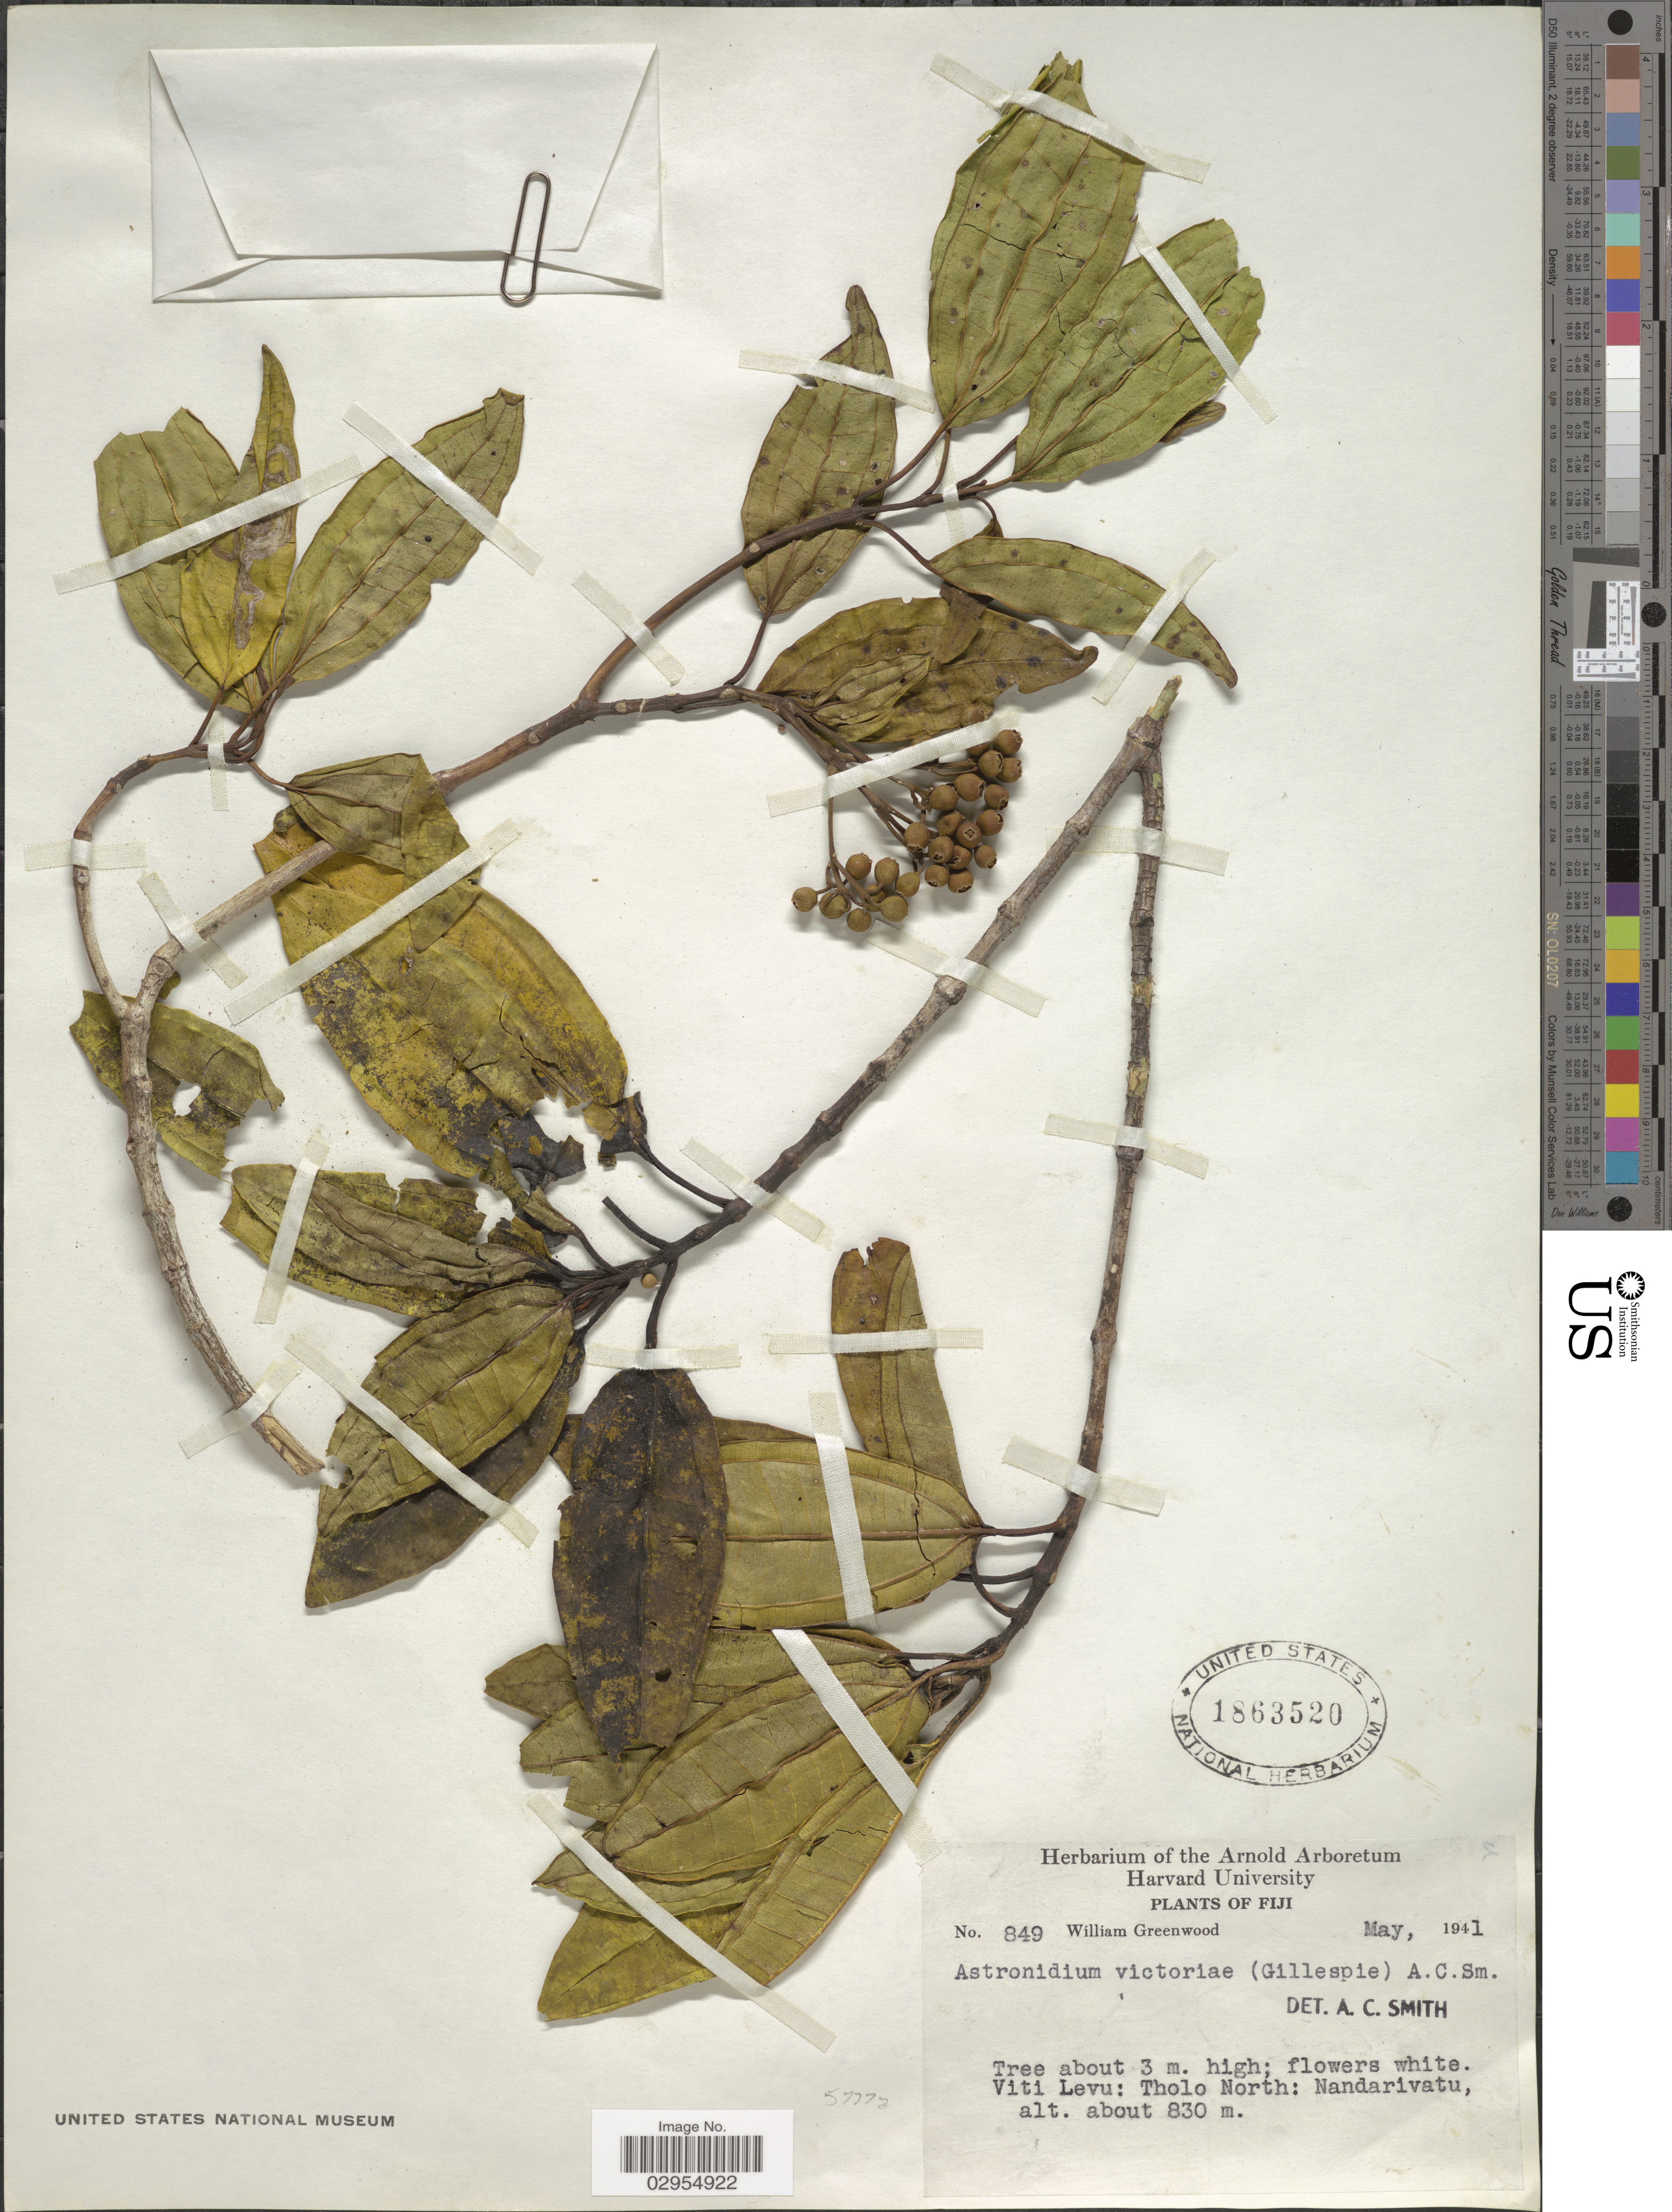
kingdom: Plantae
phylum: Tracheophyta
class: Magnoliopsida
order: Myrtales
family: Melastomataceae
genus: Astronidium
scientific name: Astronidium victoriae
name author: (Gill.) A.C. Sm.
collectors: W. Greenwood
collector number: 849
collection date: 1941-05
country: Fiji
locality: Viti Levu: Tholo North: Nandarivatu.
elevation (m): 830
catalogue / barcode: US 1863520